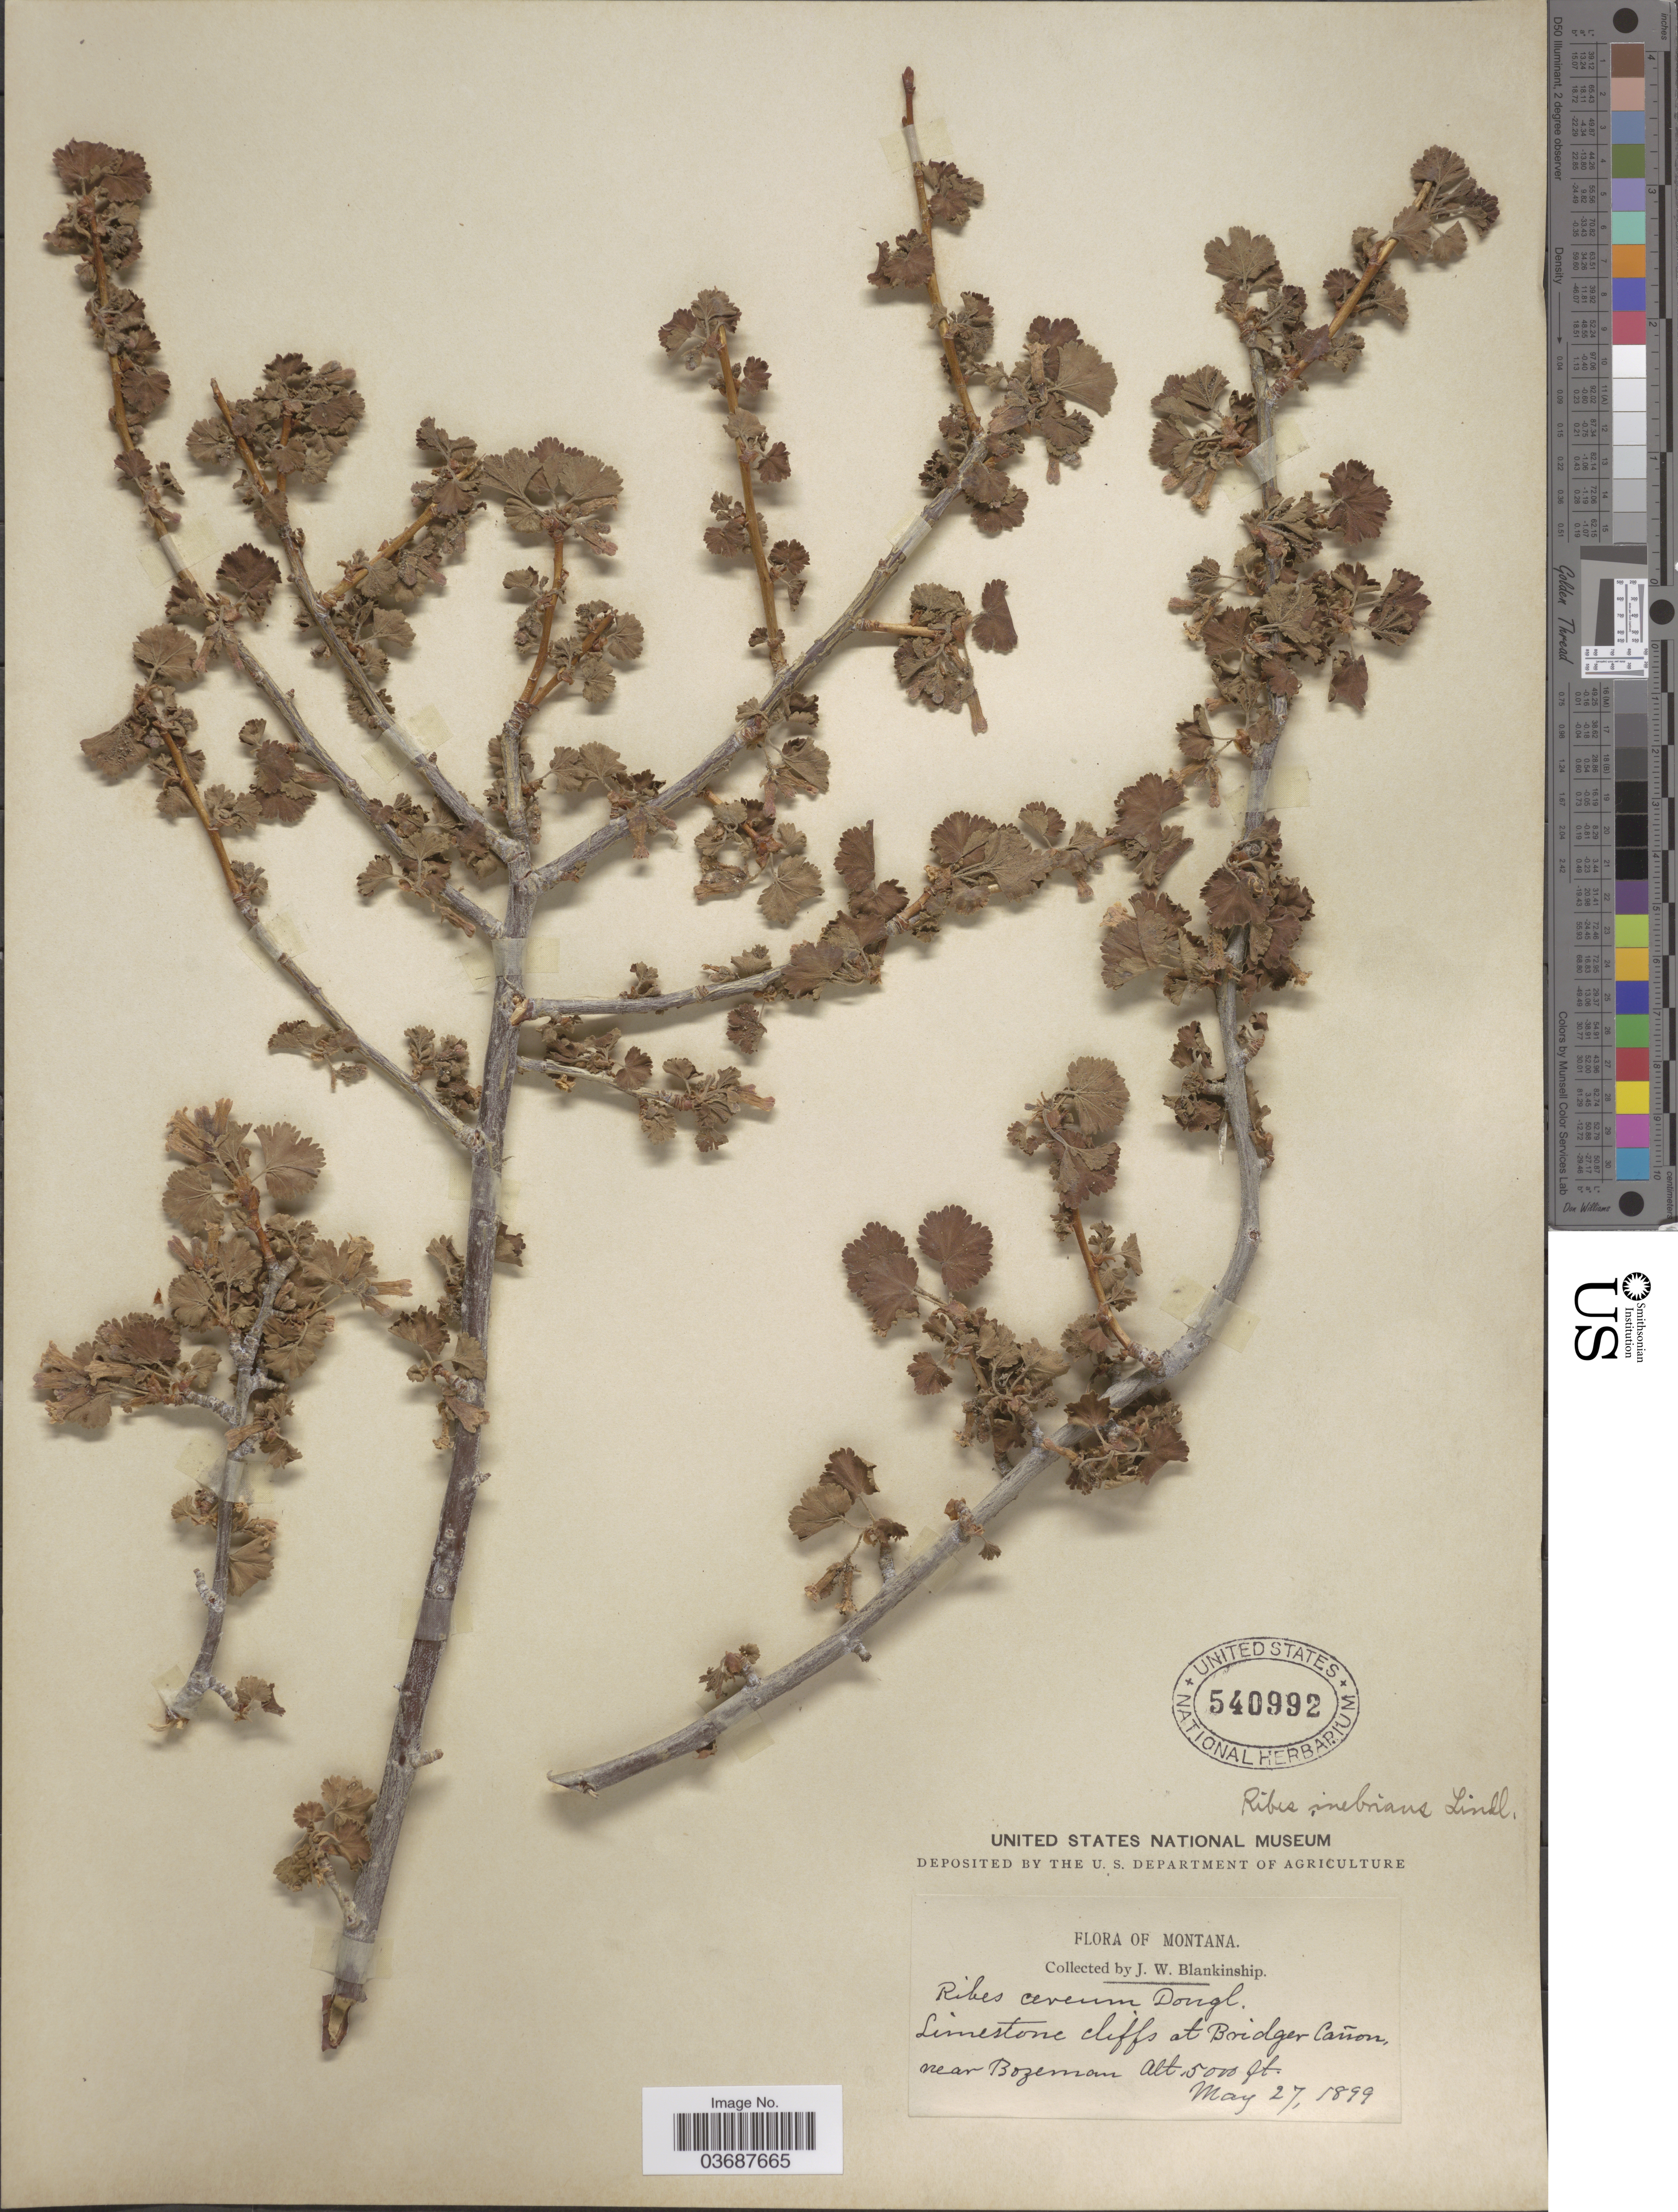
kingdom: Plantae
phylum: Tracheophyta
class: Magnoliopsida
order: Saxifragales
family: Grossulariaceae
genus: Ribes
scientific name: Ribes inebrians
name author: Lindl.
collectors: J. W. Blankinship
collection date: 1899-05-27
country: United States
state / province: Montana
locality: Limestone cliffs at Bridger Cañon, near Bozeman.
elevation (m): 1524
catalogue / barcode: US 540992